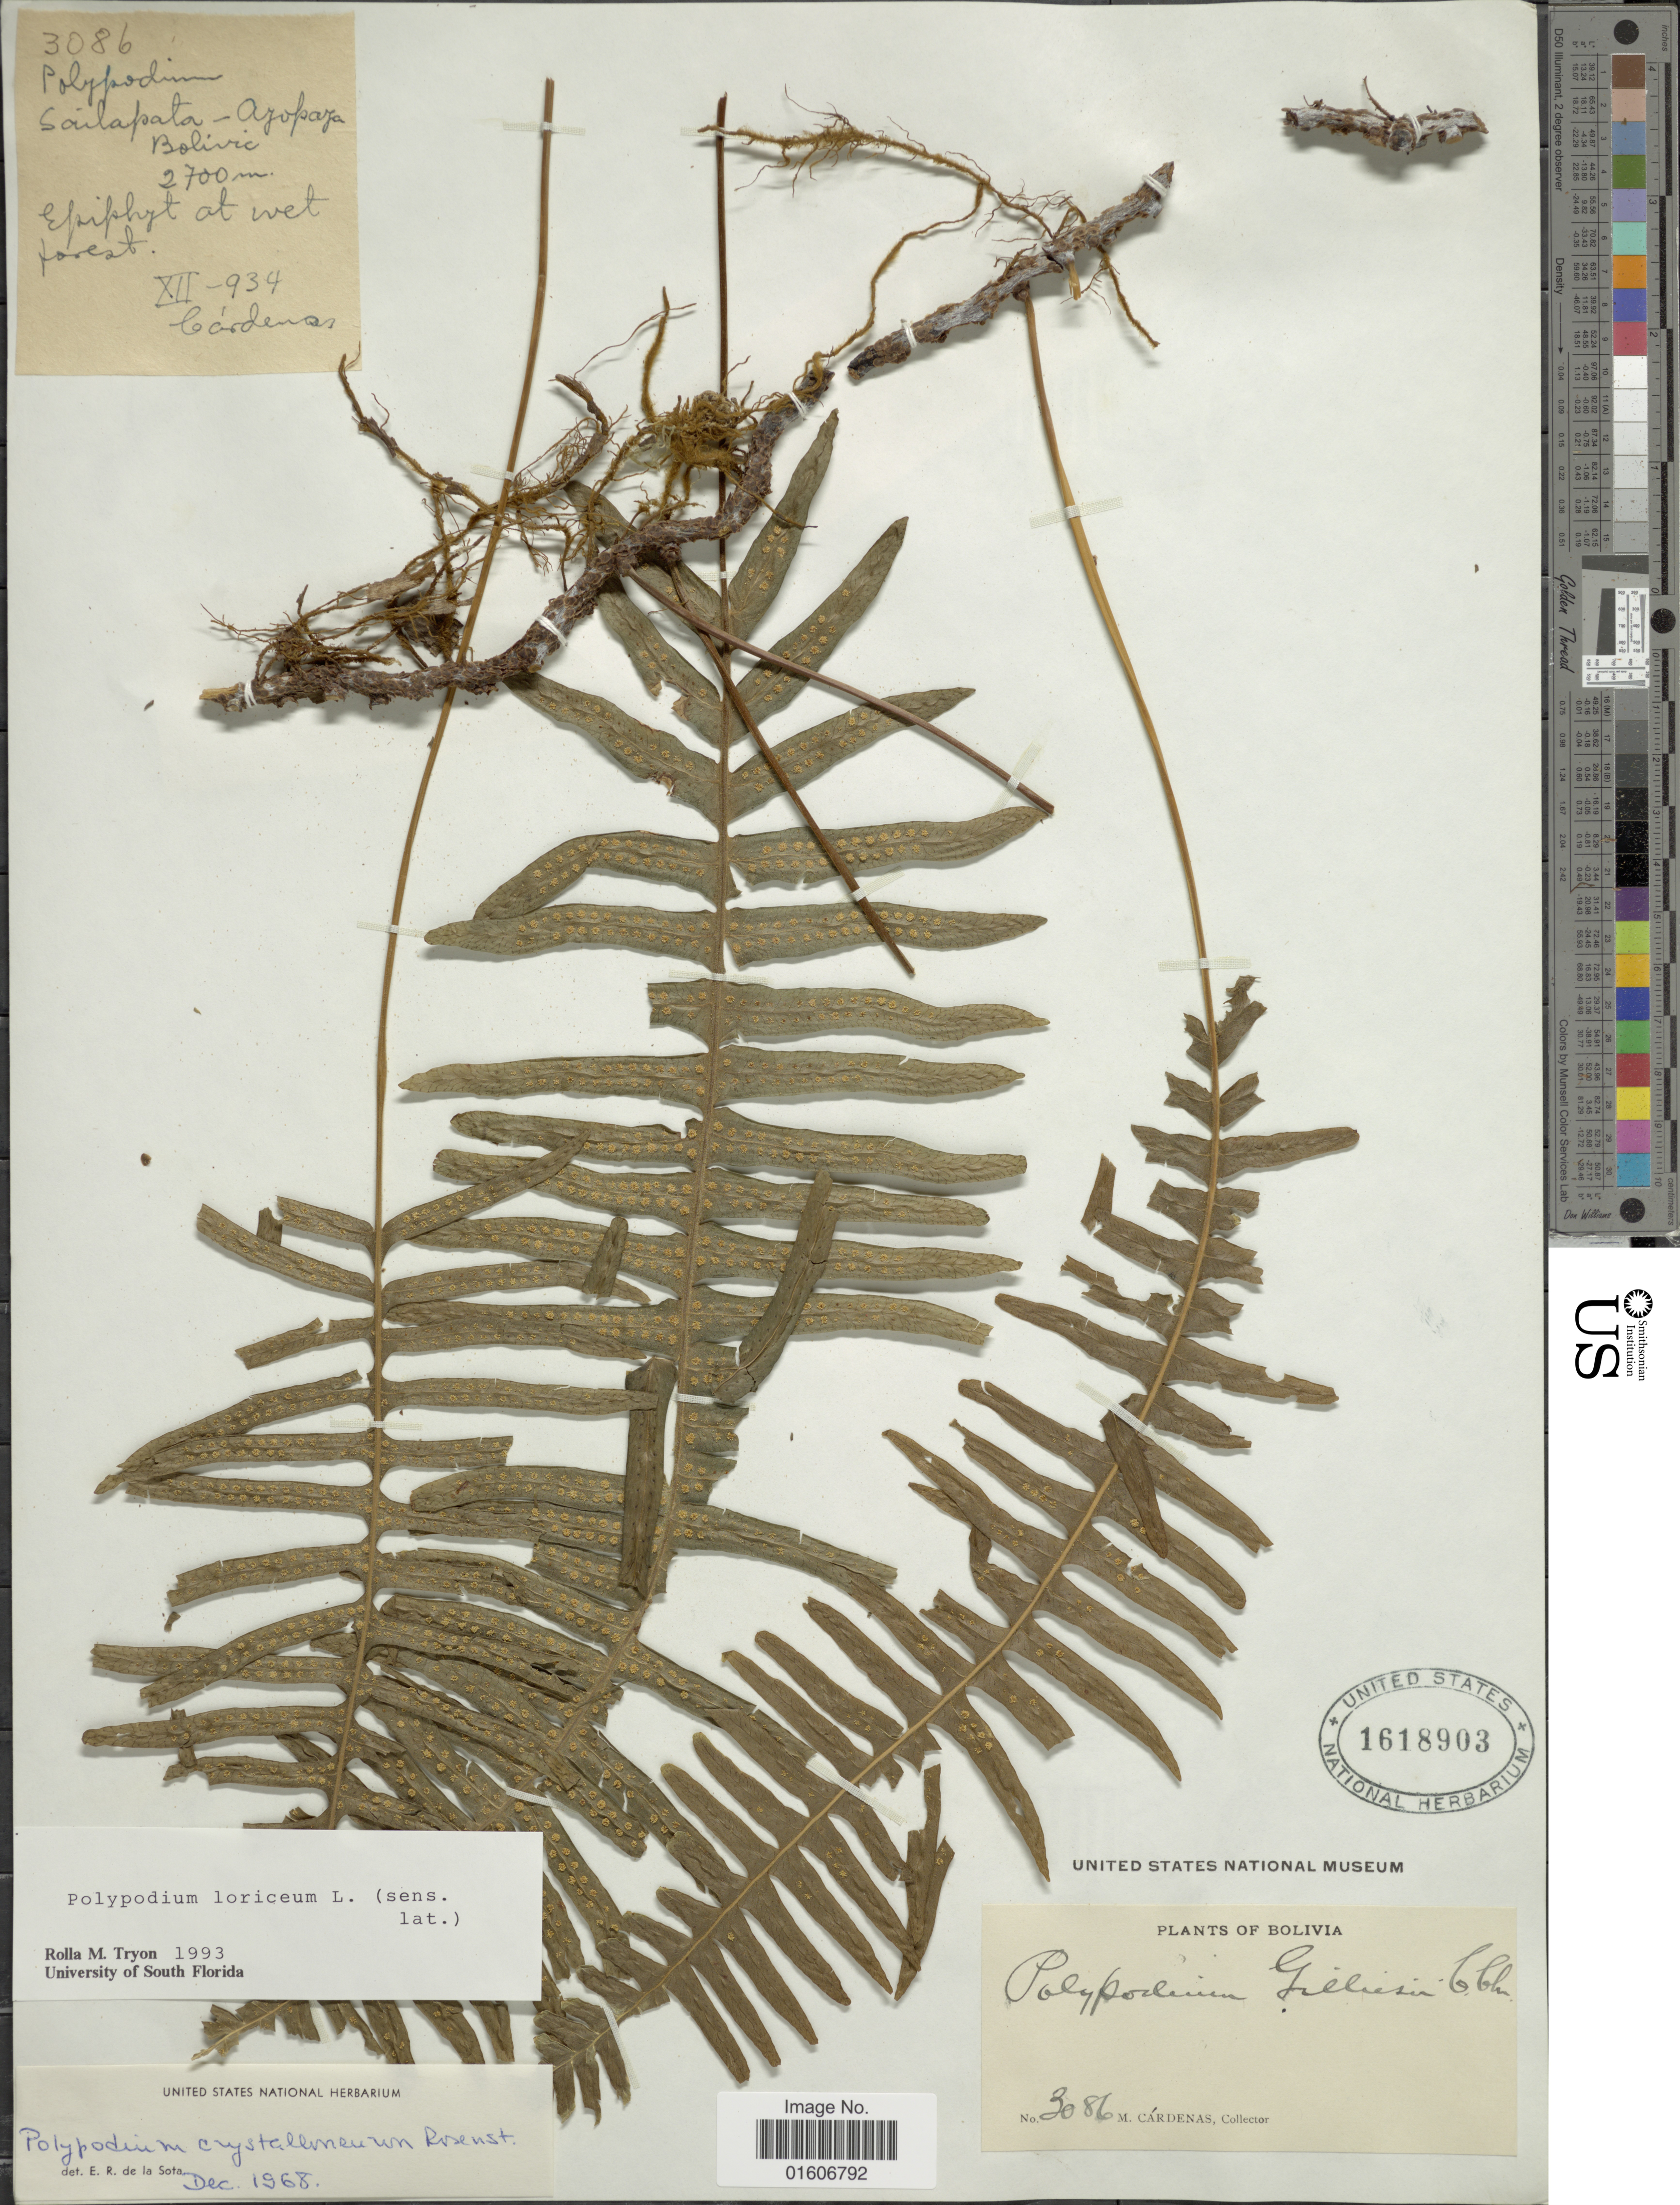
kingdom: Plantae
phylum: Tracheophyta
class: Polypodiopsida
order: Polypodiales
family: Polypodiaceae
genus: Serpocaulon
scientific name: Serpocaulon loriceum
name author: (L.) A.R. Sm.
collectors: M. Cárdenas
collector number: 3086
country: Bolivia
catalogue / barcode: US 1618903